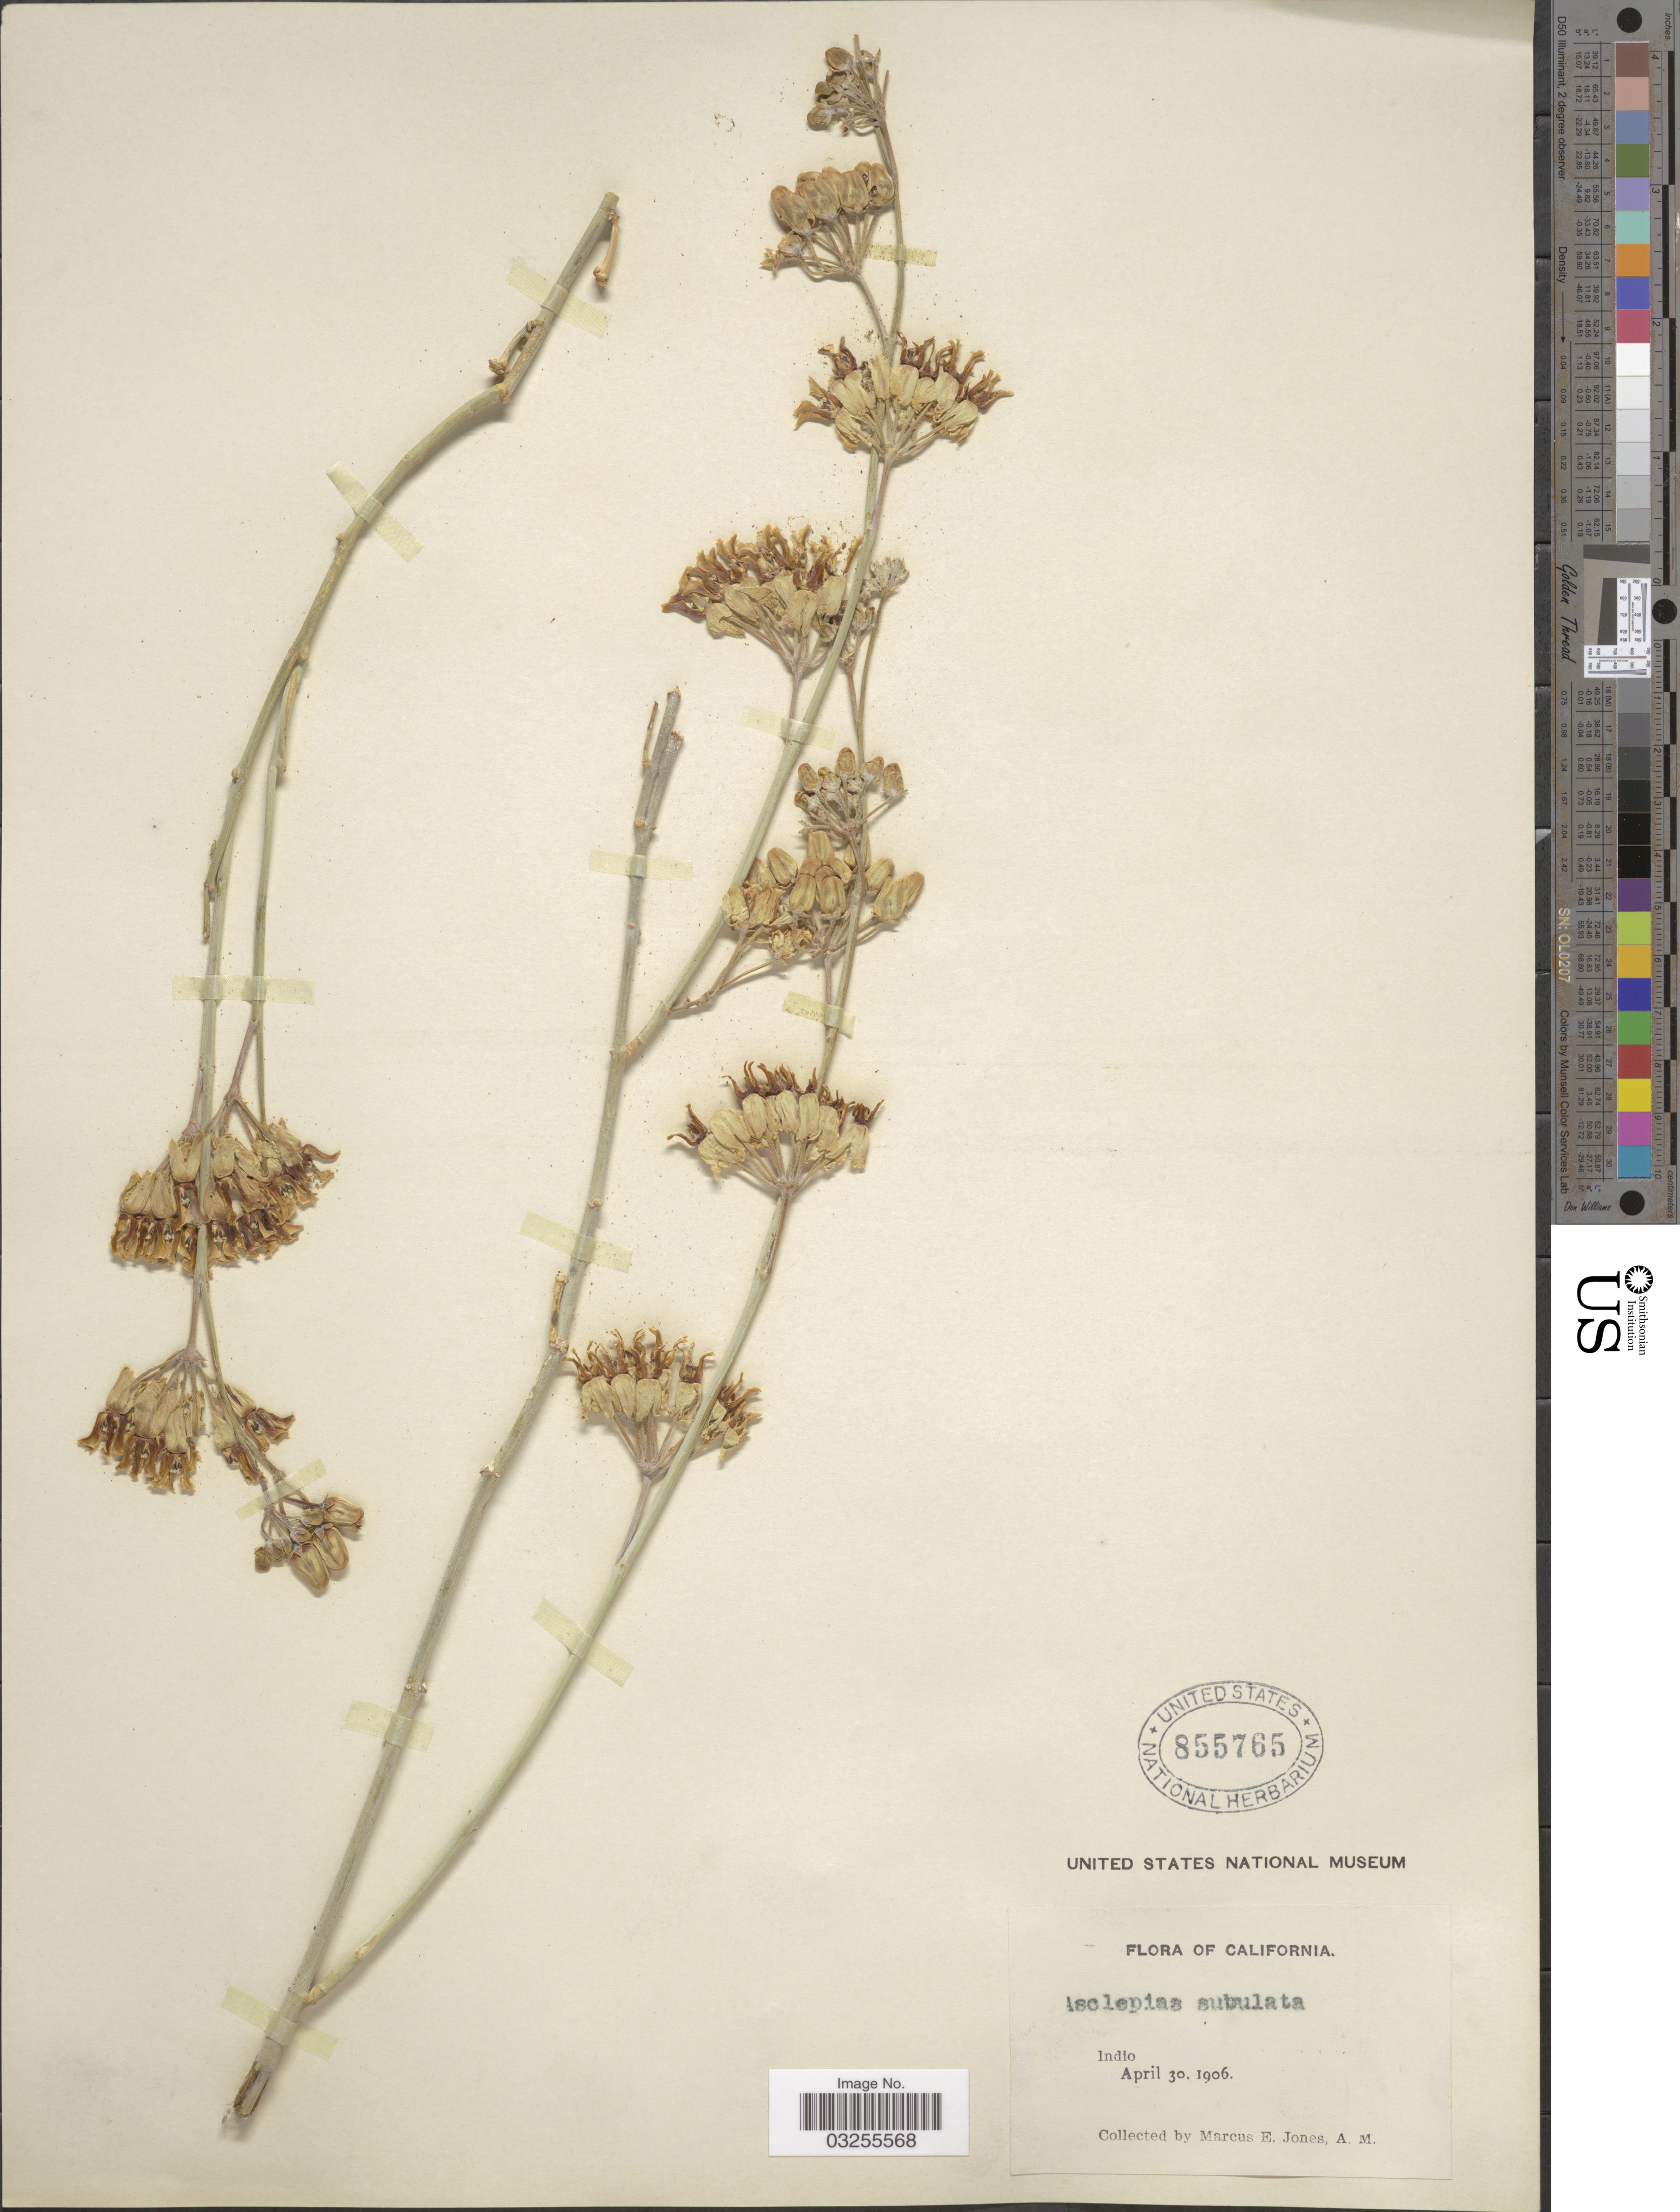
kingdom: Plantae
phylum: Tracheophyta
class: Magnoliopsida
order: Gentianales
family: Apocynaceae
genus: Asclepias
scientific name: Asclepias subulata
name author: Decne.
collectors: M. E. Jones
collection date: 1906-04-30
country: United States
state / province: California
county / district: Riverside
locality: Indio.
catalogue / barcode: US 855765